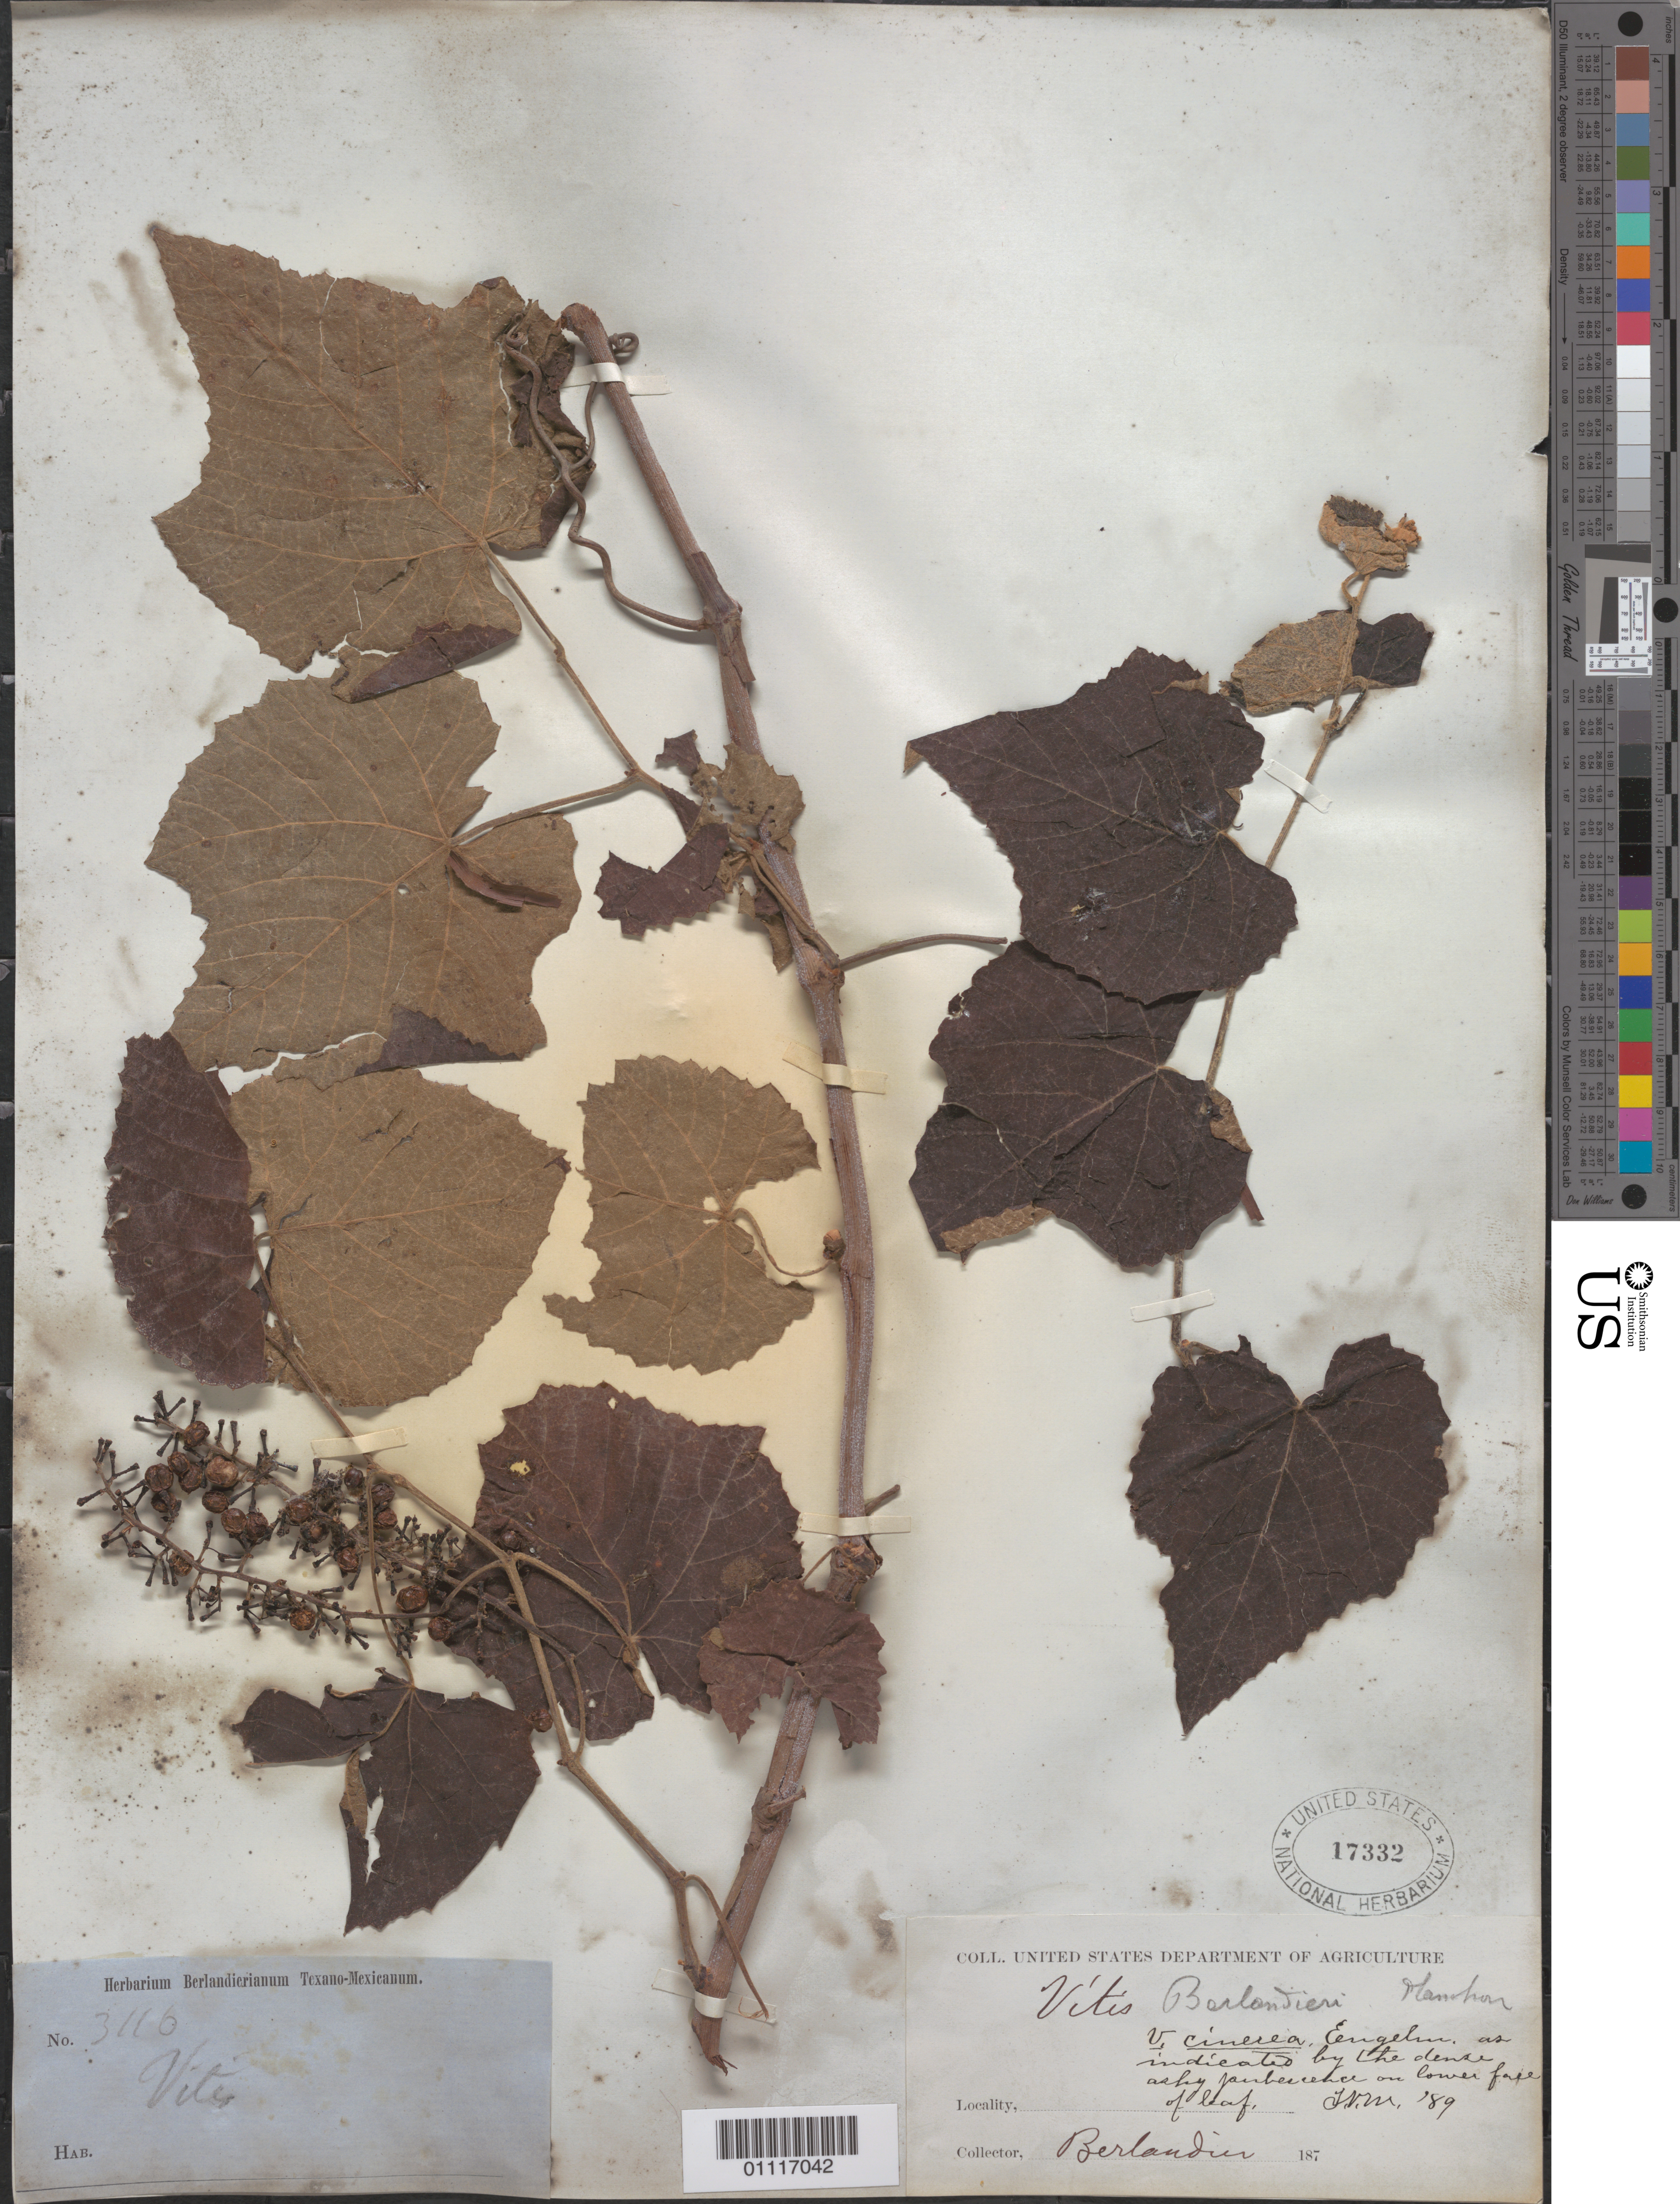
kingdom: Plantae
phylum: Tracheophyta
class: Magnoliopsida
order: Vitales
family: Vitaceae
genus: Vitis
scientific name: Vitis cinerea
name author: (Engelm.) Millardet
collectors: J. L. Berlandier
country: United States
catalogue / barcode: US 17332